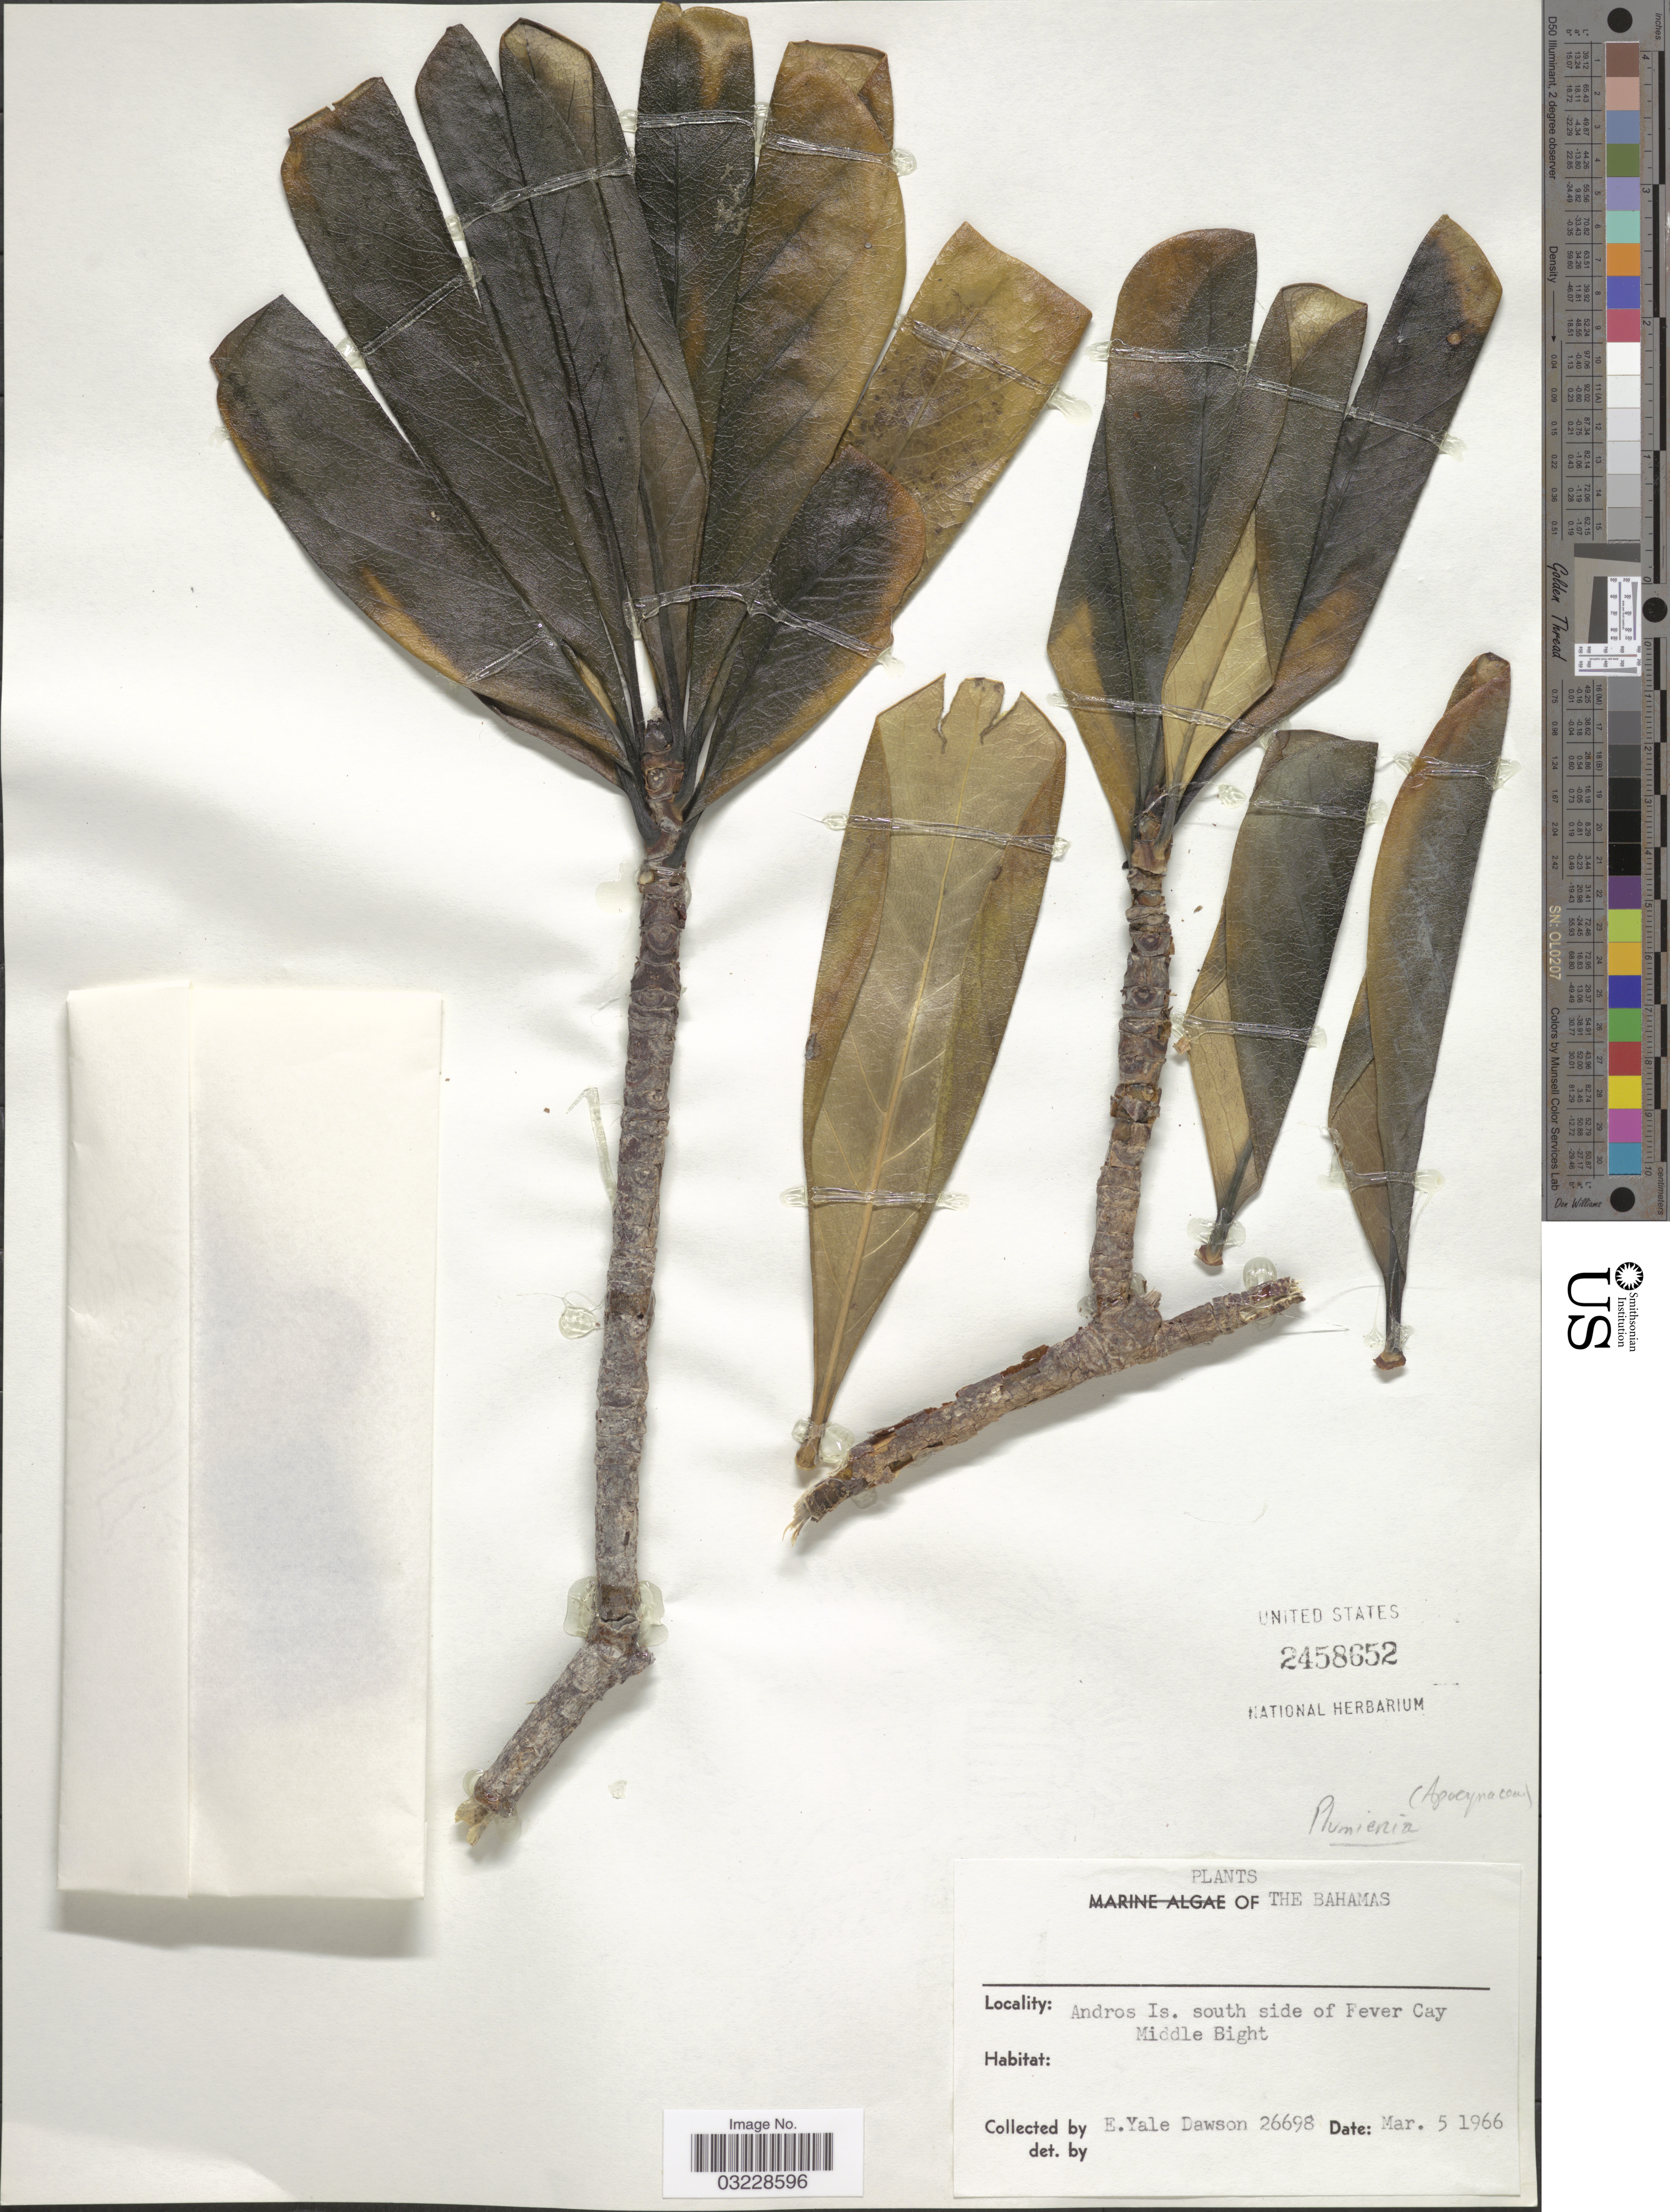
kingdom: Plantae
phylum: Tracheophyta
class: Magnoliopsida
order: Gentianales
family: Apocynaceae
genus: Plumeria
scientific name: Plumeria sp.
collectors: N. Yensen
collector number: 26698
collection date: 1966-03-05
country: Bahamas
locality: Andros Is., south side of Fever Cay, Middle Bight.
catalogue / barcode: US 2458652